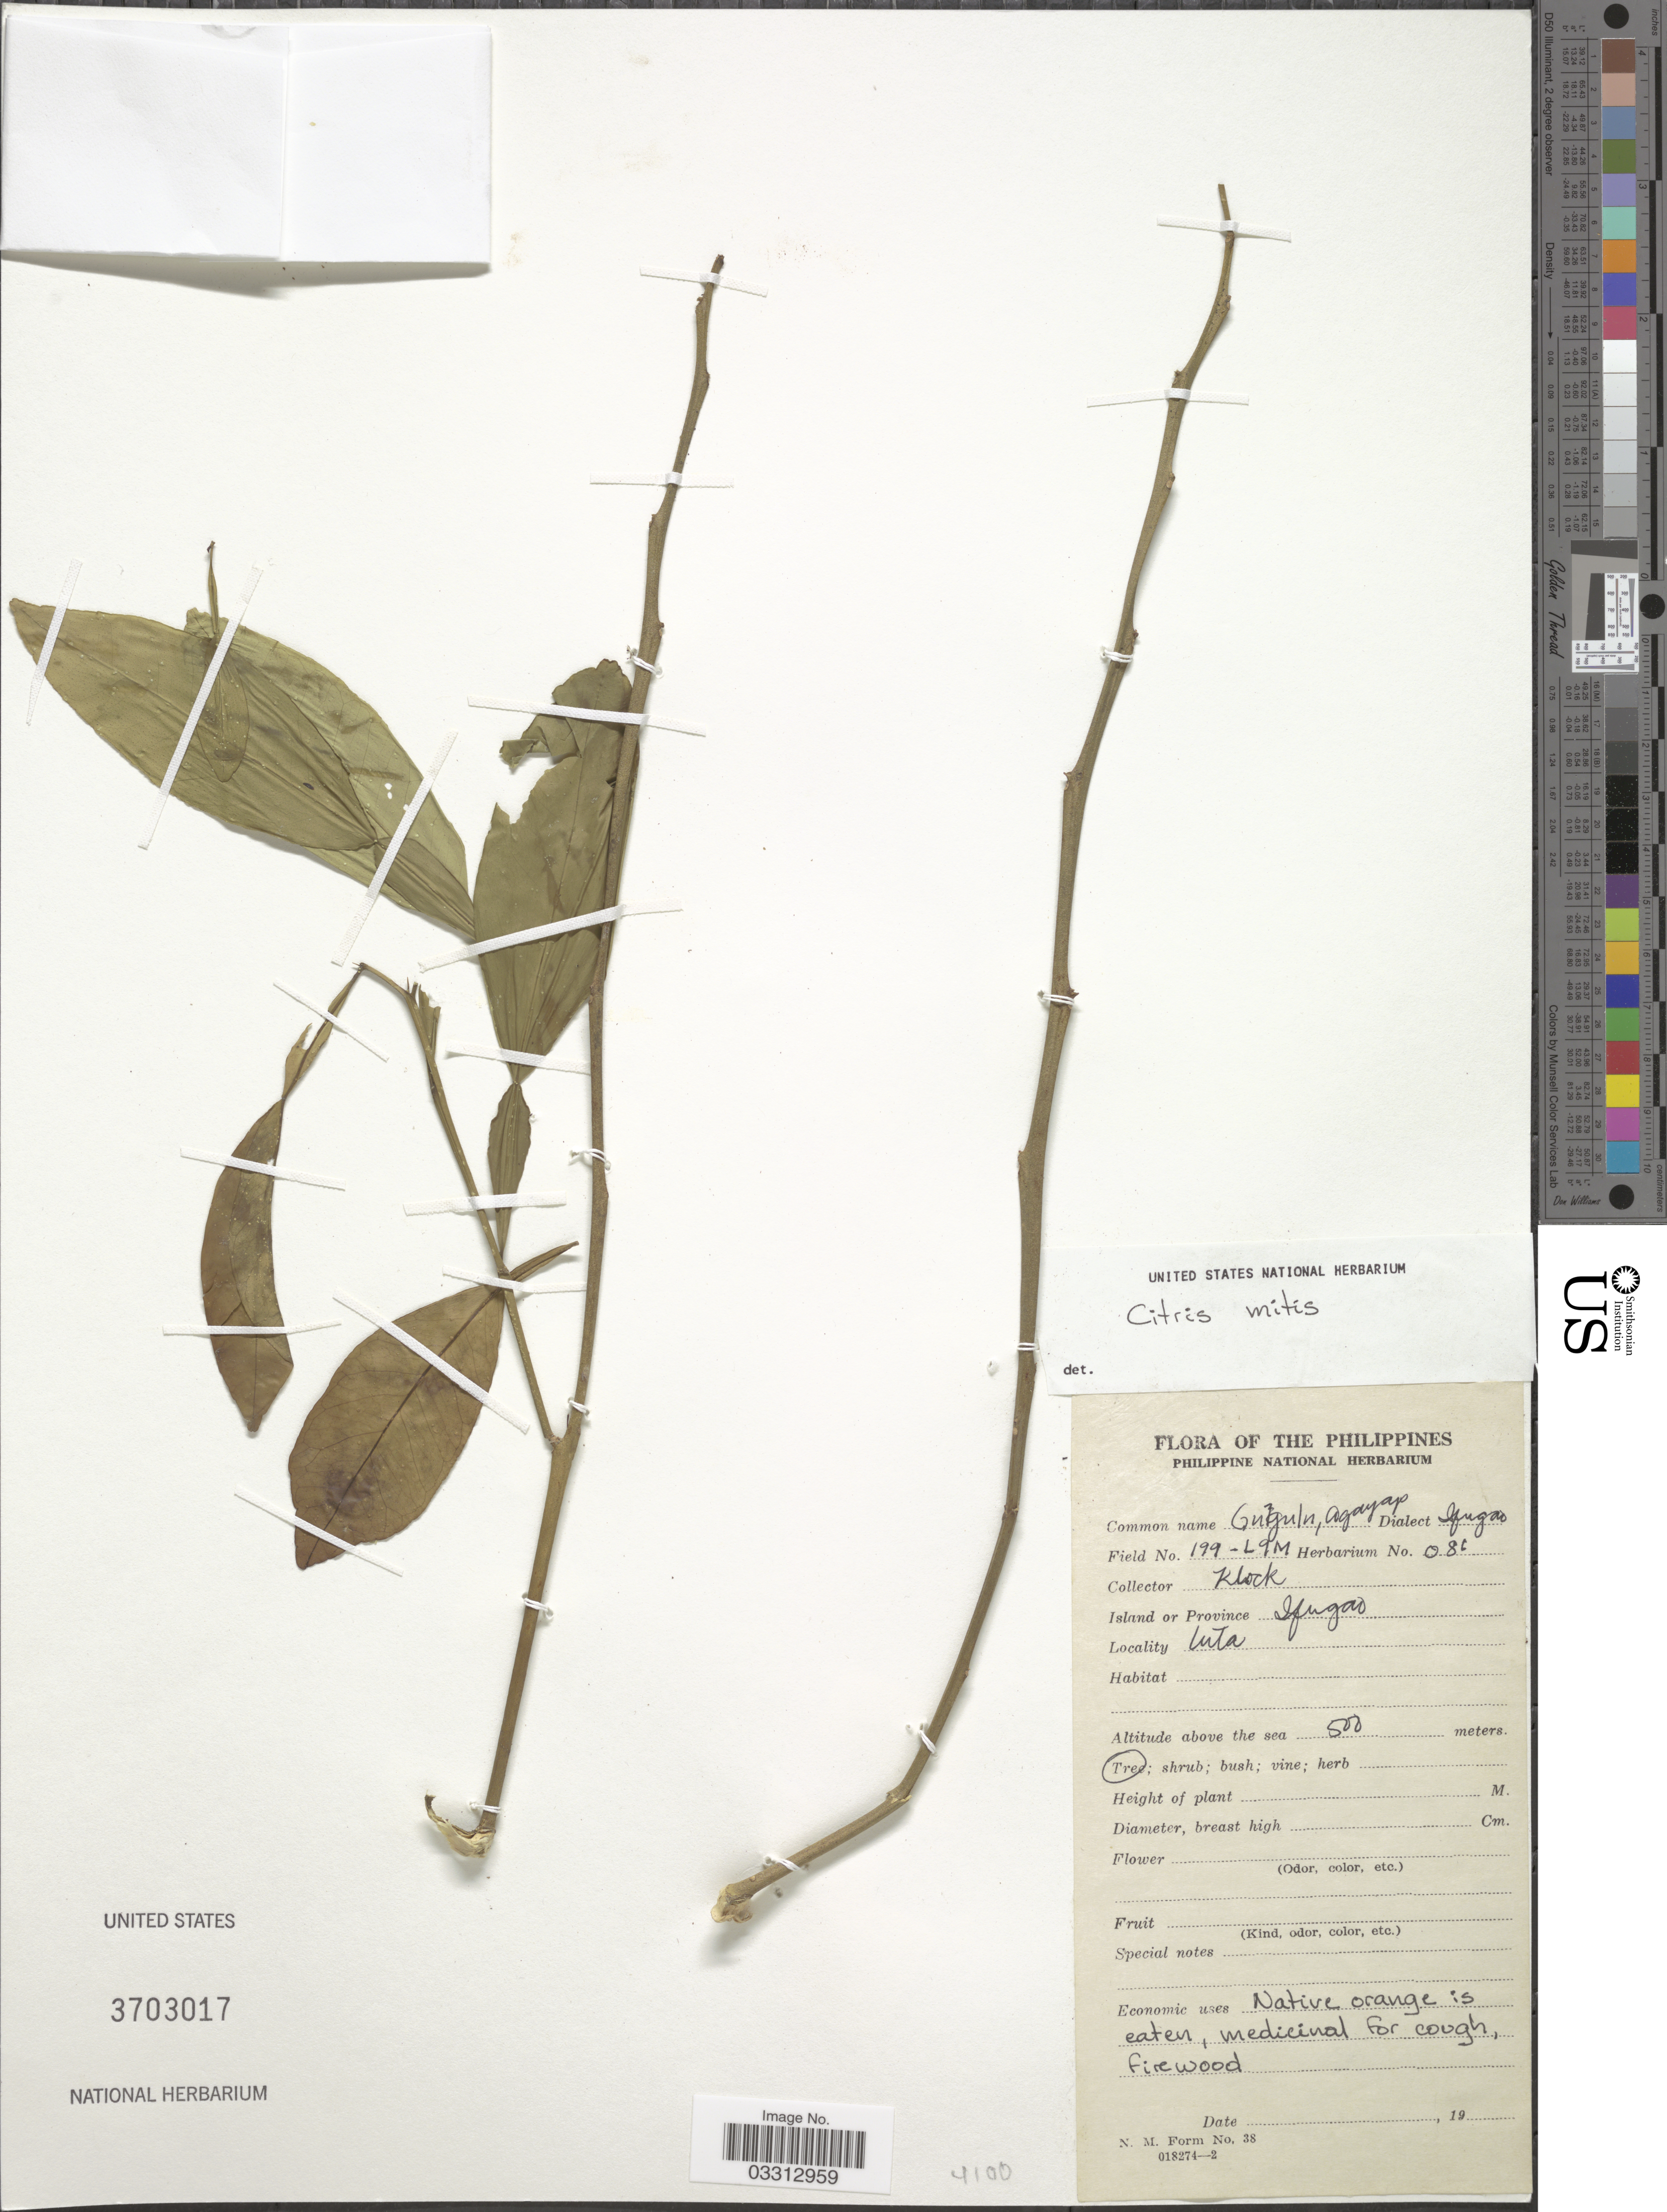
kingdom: Plantae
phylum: Tracheophyta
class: Magnoliopsida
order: Sapindales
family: Rutaceae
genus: Citrus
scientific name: Citrus mitis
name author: Blanco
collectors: Klock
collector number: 086*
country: Philippines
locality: Province Ifugao. Luta.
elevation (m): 500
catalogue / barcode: US 3703017